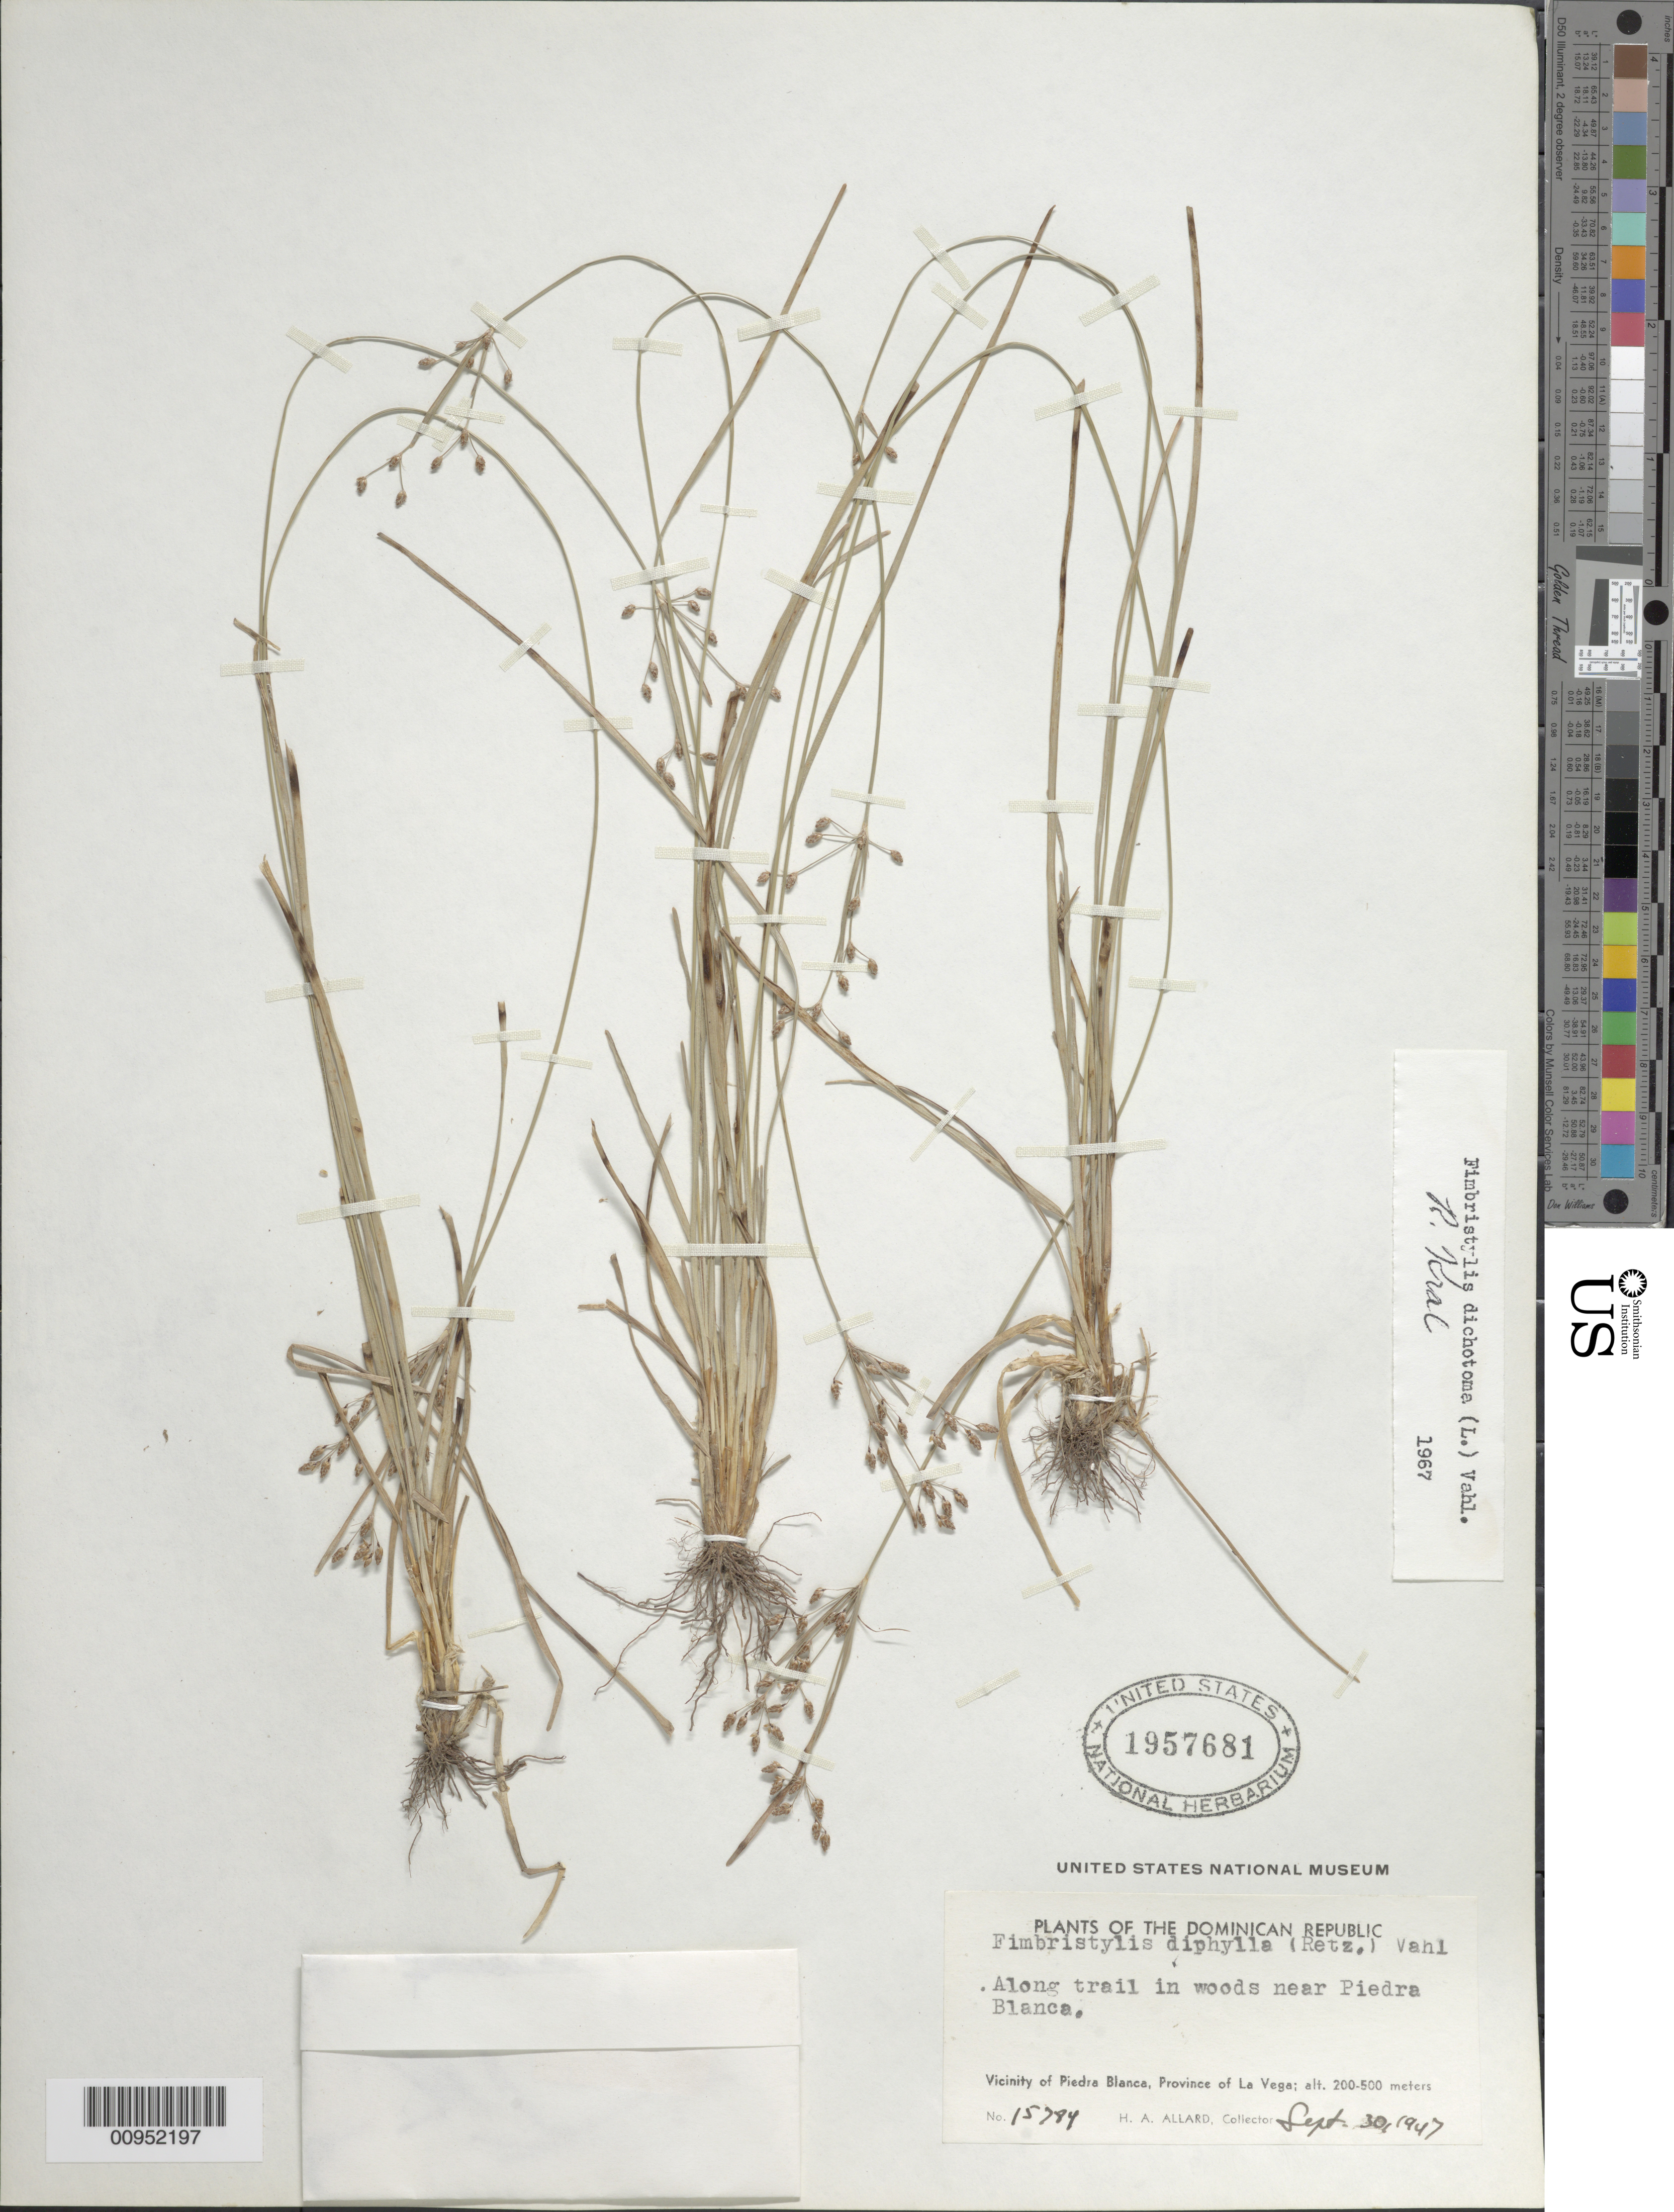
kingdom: Plantae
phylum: Tracheophyta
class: Liliopsida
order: Poales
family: Cyperaceae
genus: Fimbristylis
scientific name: Fimbristylis dichotoma subsp. dichotoma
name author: (L.) Vahl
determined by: Kral, Robert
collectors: H. A. Allard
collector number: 15784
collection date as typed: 30 Sep 1947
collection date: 1947-09-30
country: Dominican Republic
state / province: La Vega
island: Hispaniola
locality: Vicinity of Piedra Blanca, along trail in woods near Piedra Blanca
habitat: Along trail in woods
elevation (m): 200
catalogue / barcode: US 1957681